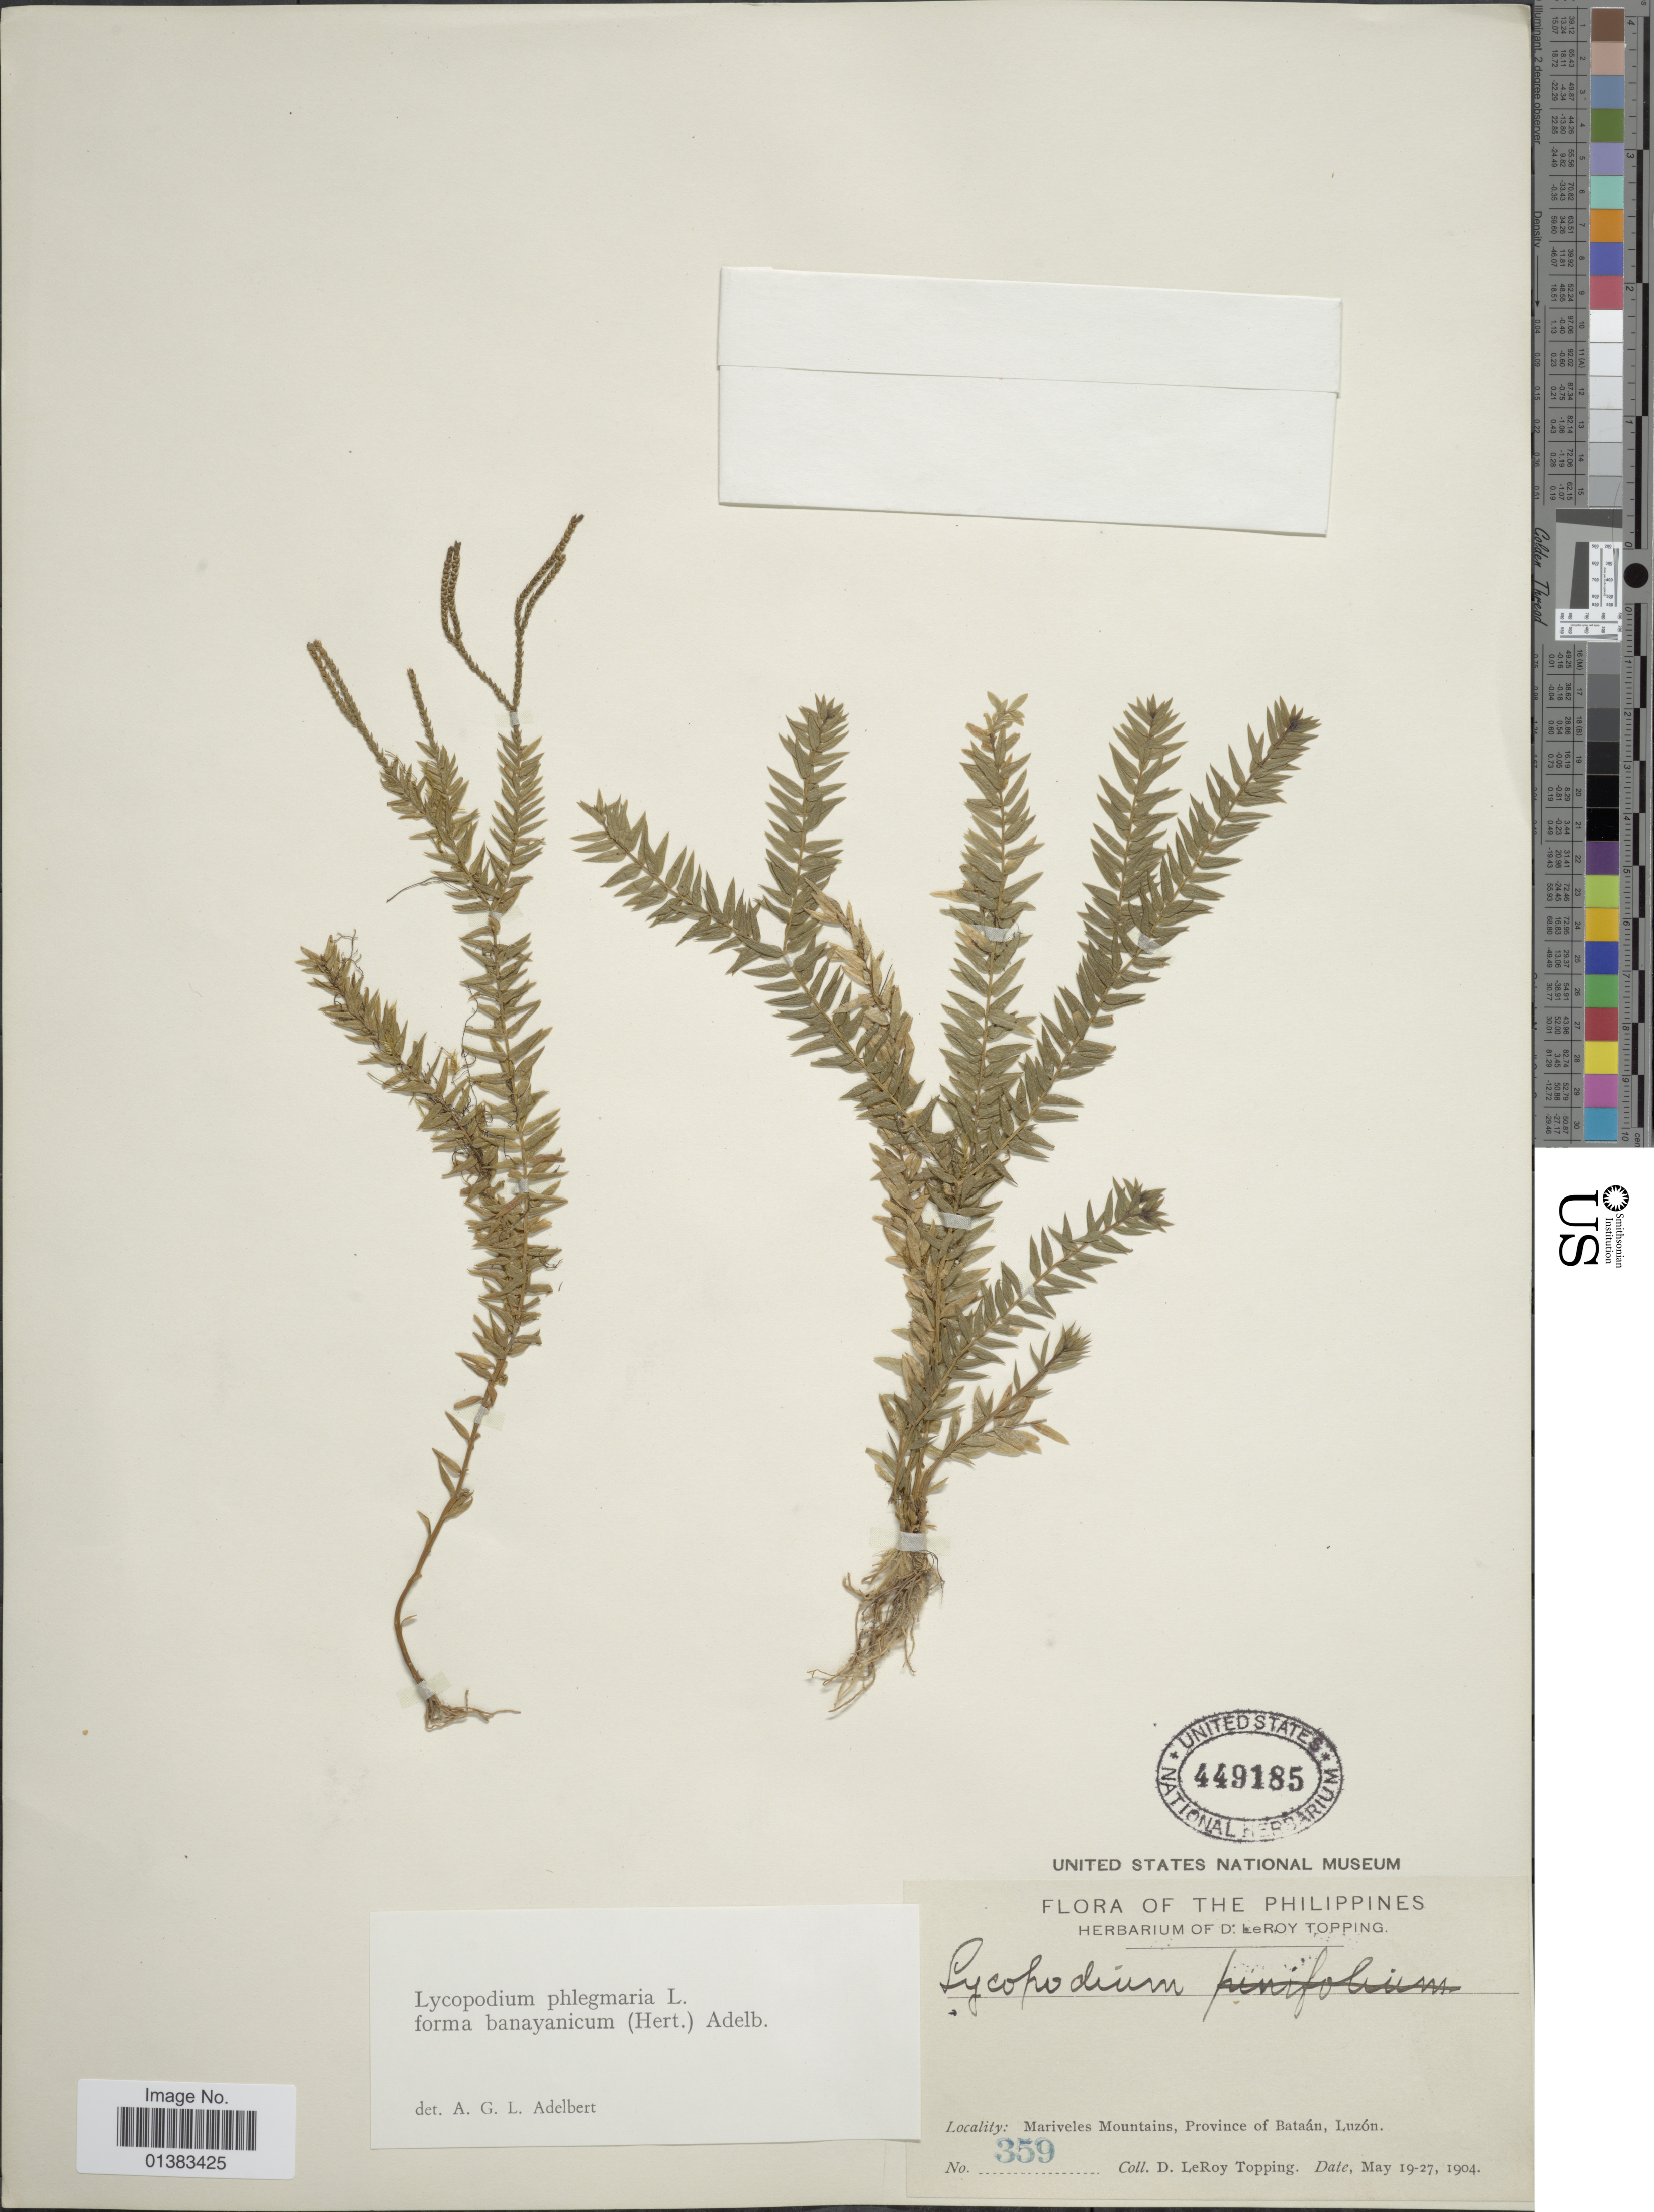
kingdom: Plantae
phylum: Tracheophyta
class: Lycopodiopsida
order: Lycopodiales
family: Lycopodiaceae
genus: Phlegmariurus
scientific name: Phlegmariurus banayanicus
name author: (Herter) A. R. Field & Bostock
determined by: Field, A. R.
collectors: D. L. Topping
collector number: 359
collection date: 1904-05-19/1904-05-27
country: Philippines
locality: Mariveles Mountain, Province of Bataán, Luzón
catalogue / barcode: US 449185